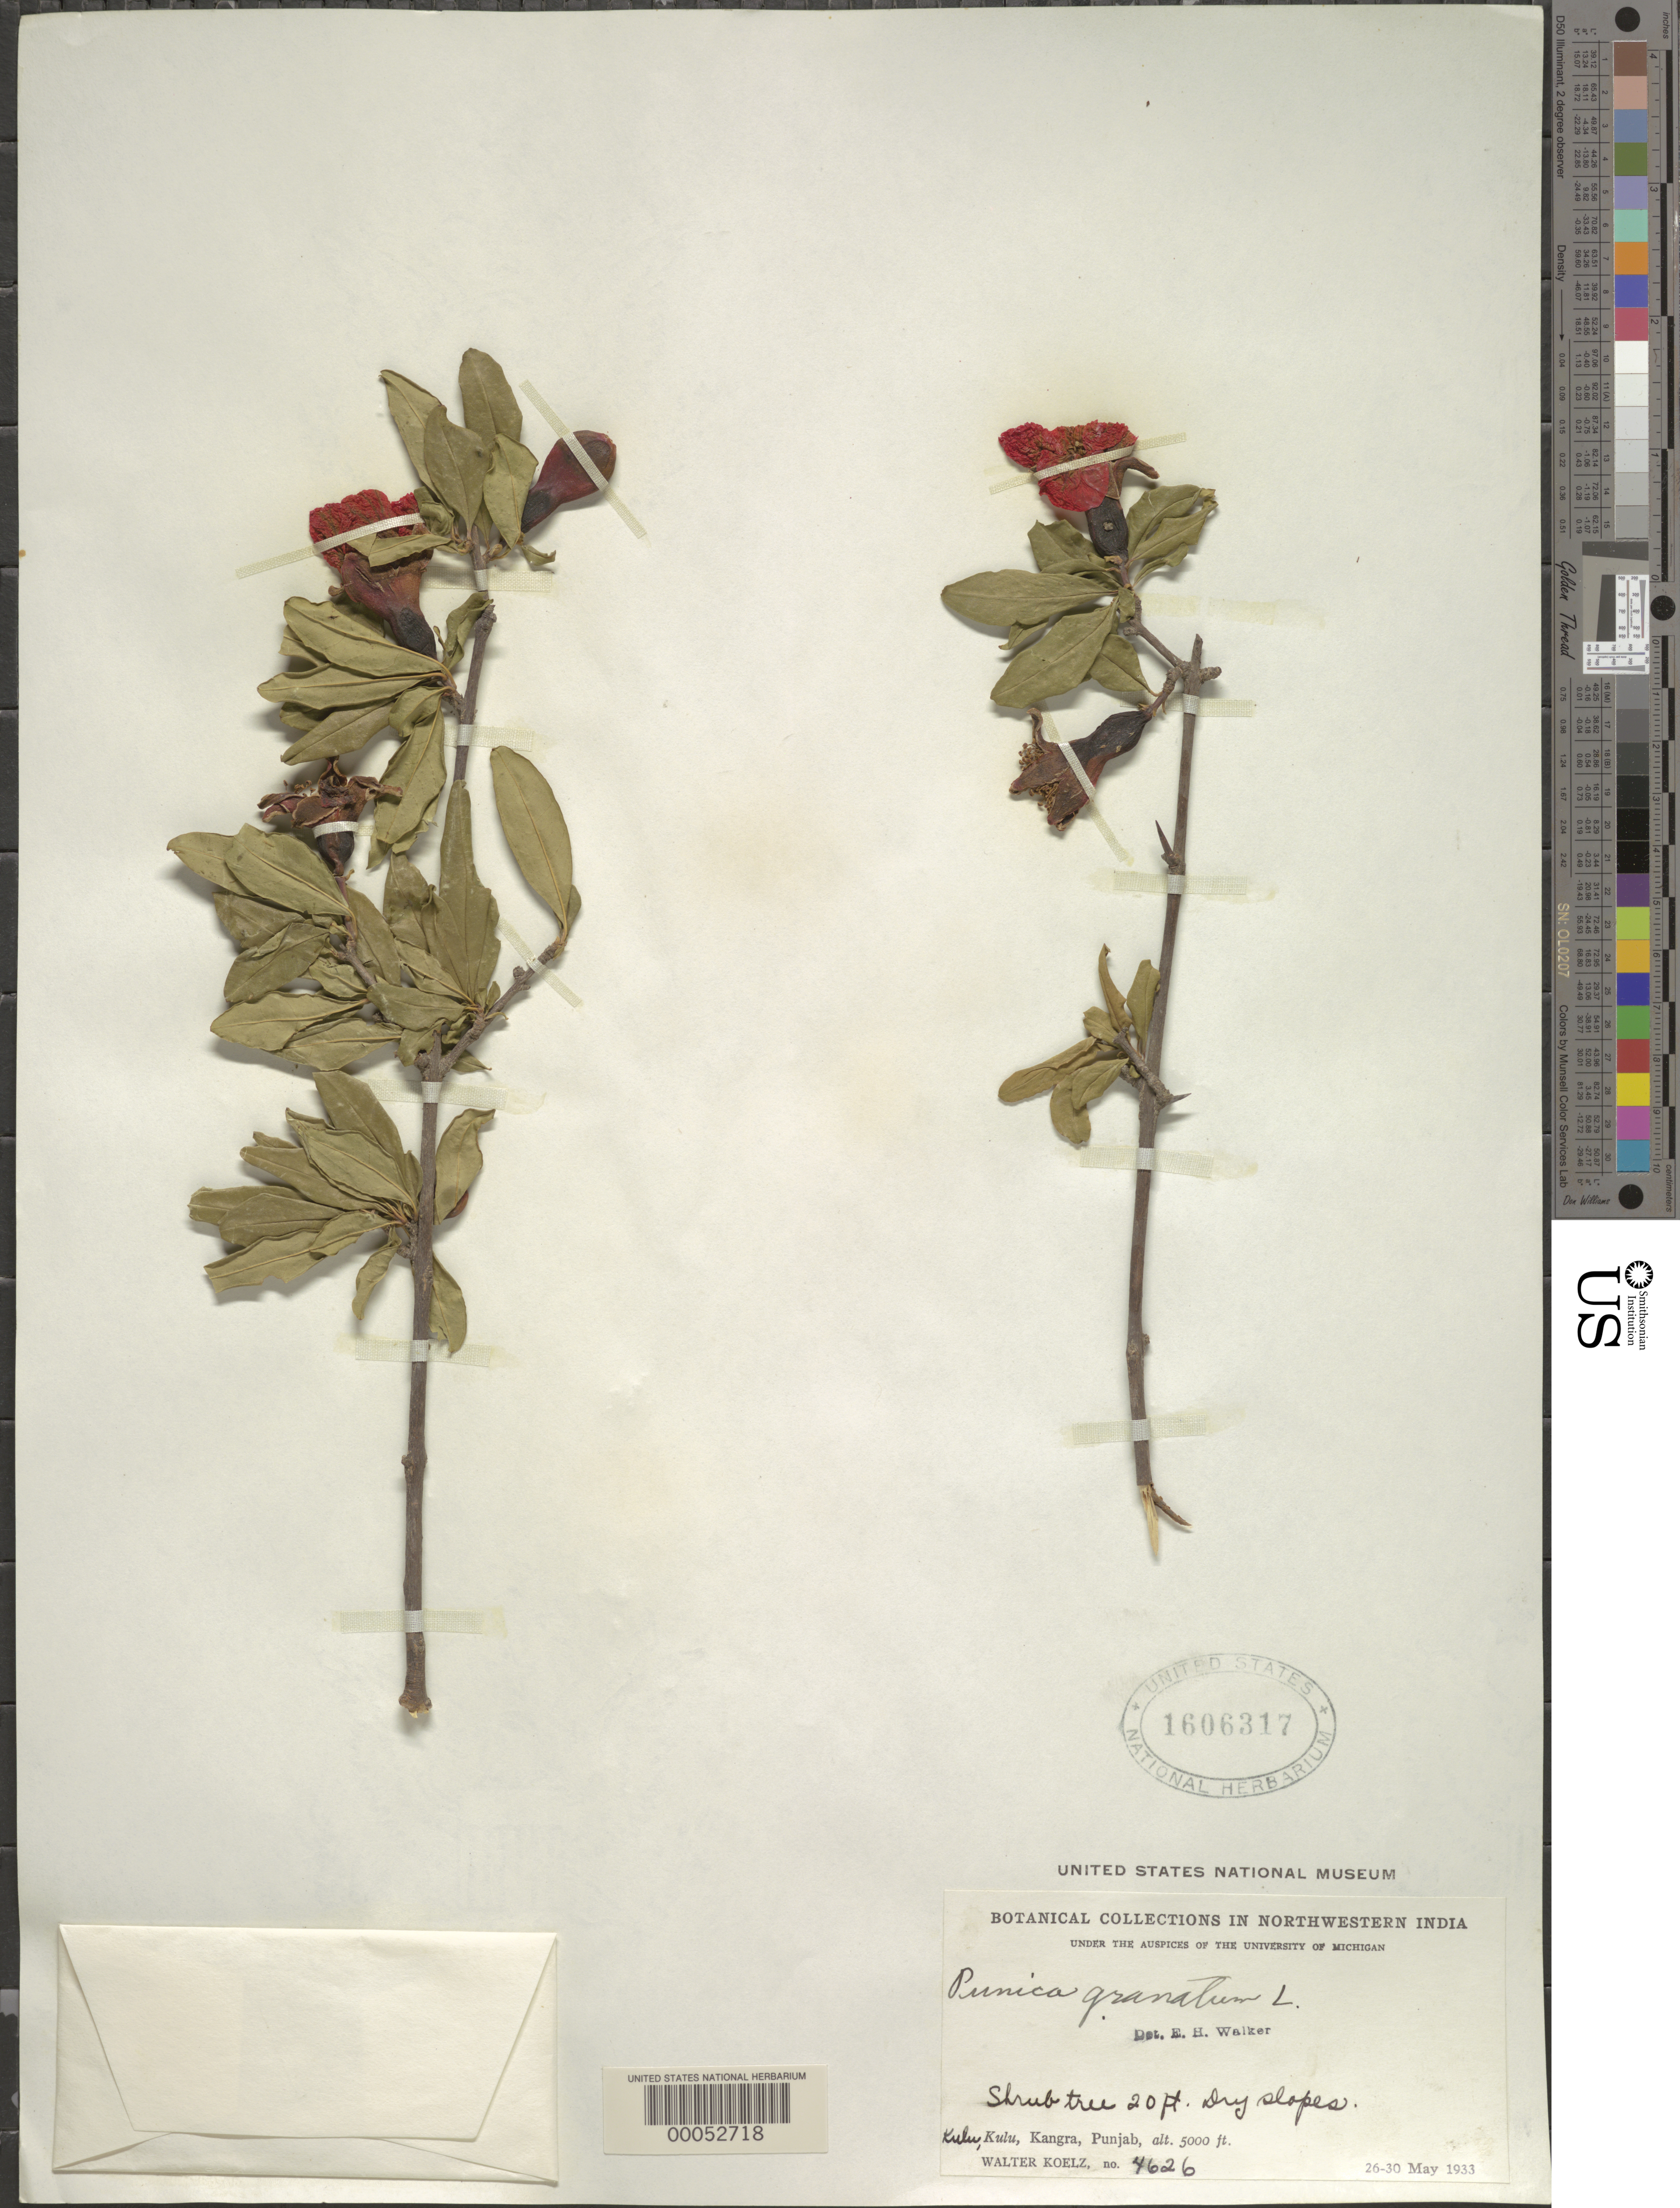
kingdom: Plantae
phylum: Tracheophyta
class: Magnoliopsida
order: Myrtales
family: Lythraceae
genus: Punica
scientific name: Punica granatum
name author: L.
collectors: W. N. Koelz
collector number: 4626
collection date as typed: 29 May 1933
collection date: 1933-05-29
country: India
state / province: Himachal Pradesh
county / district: Kangra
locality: Northwestern India. Kulu, Kulu, Kangra, Punjab.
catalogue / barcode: US 1606317